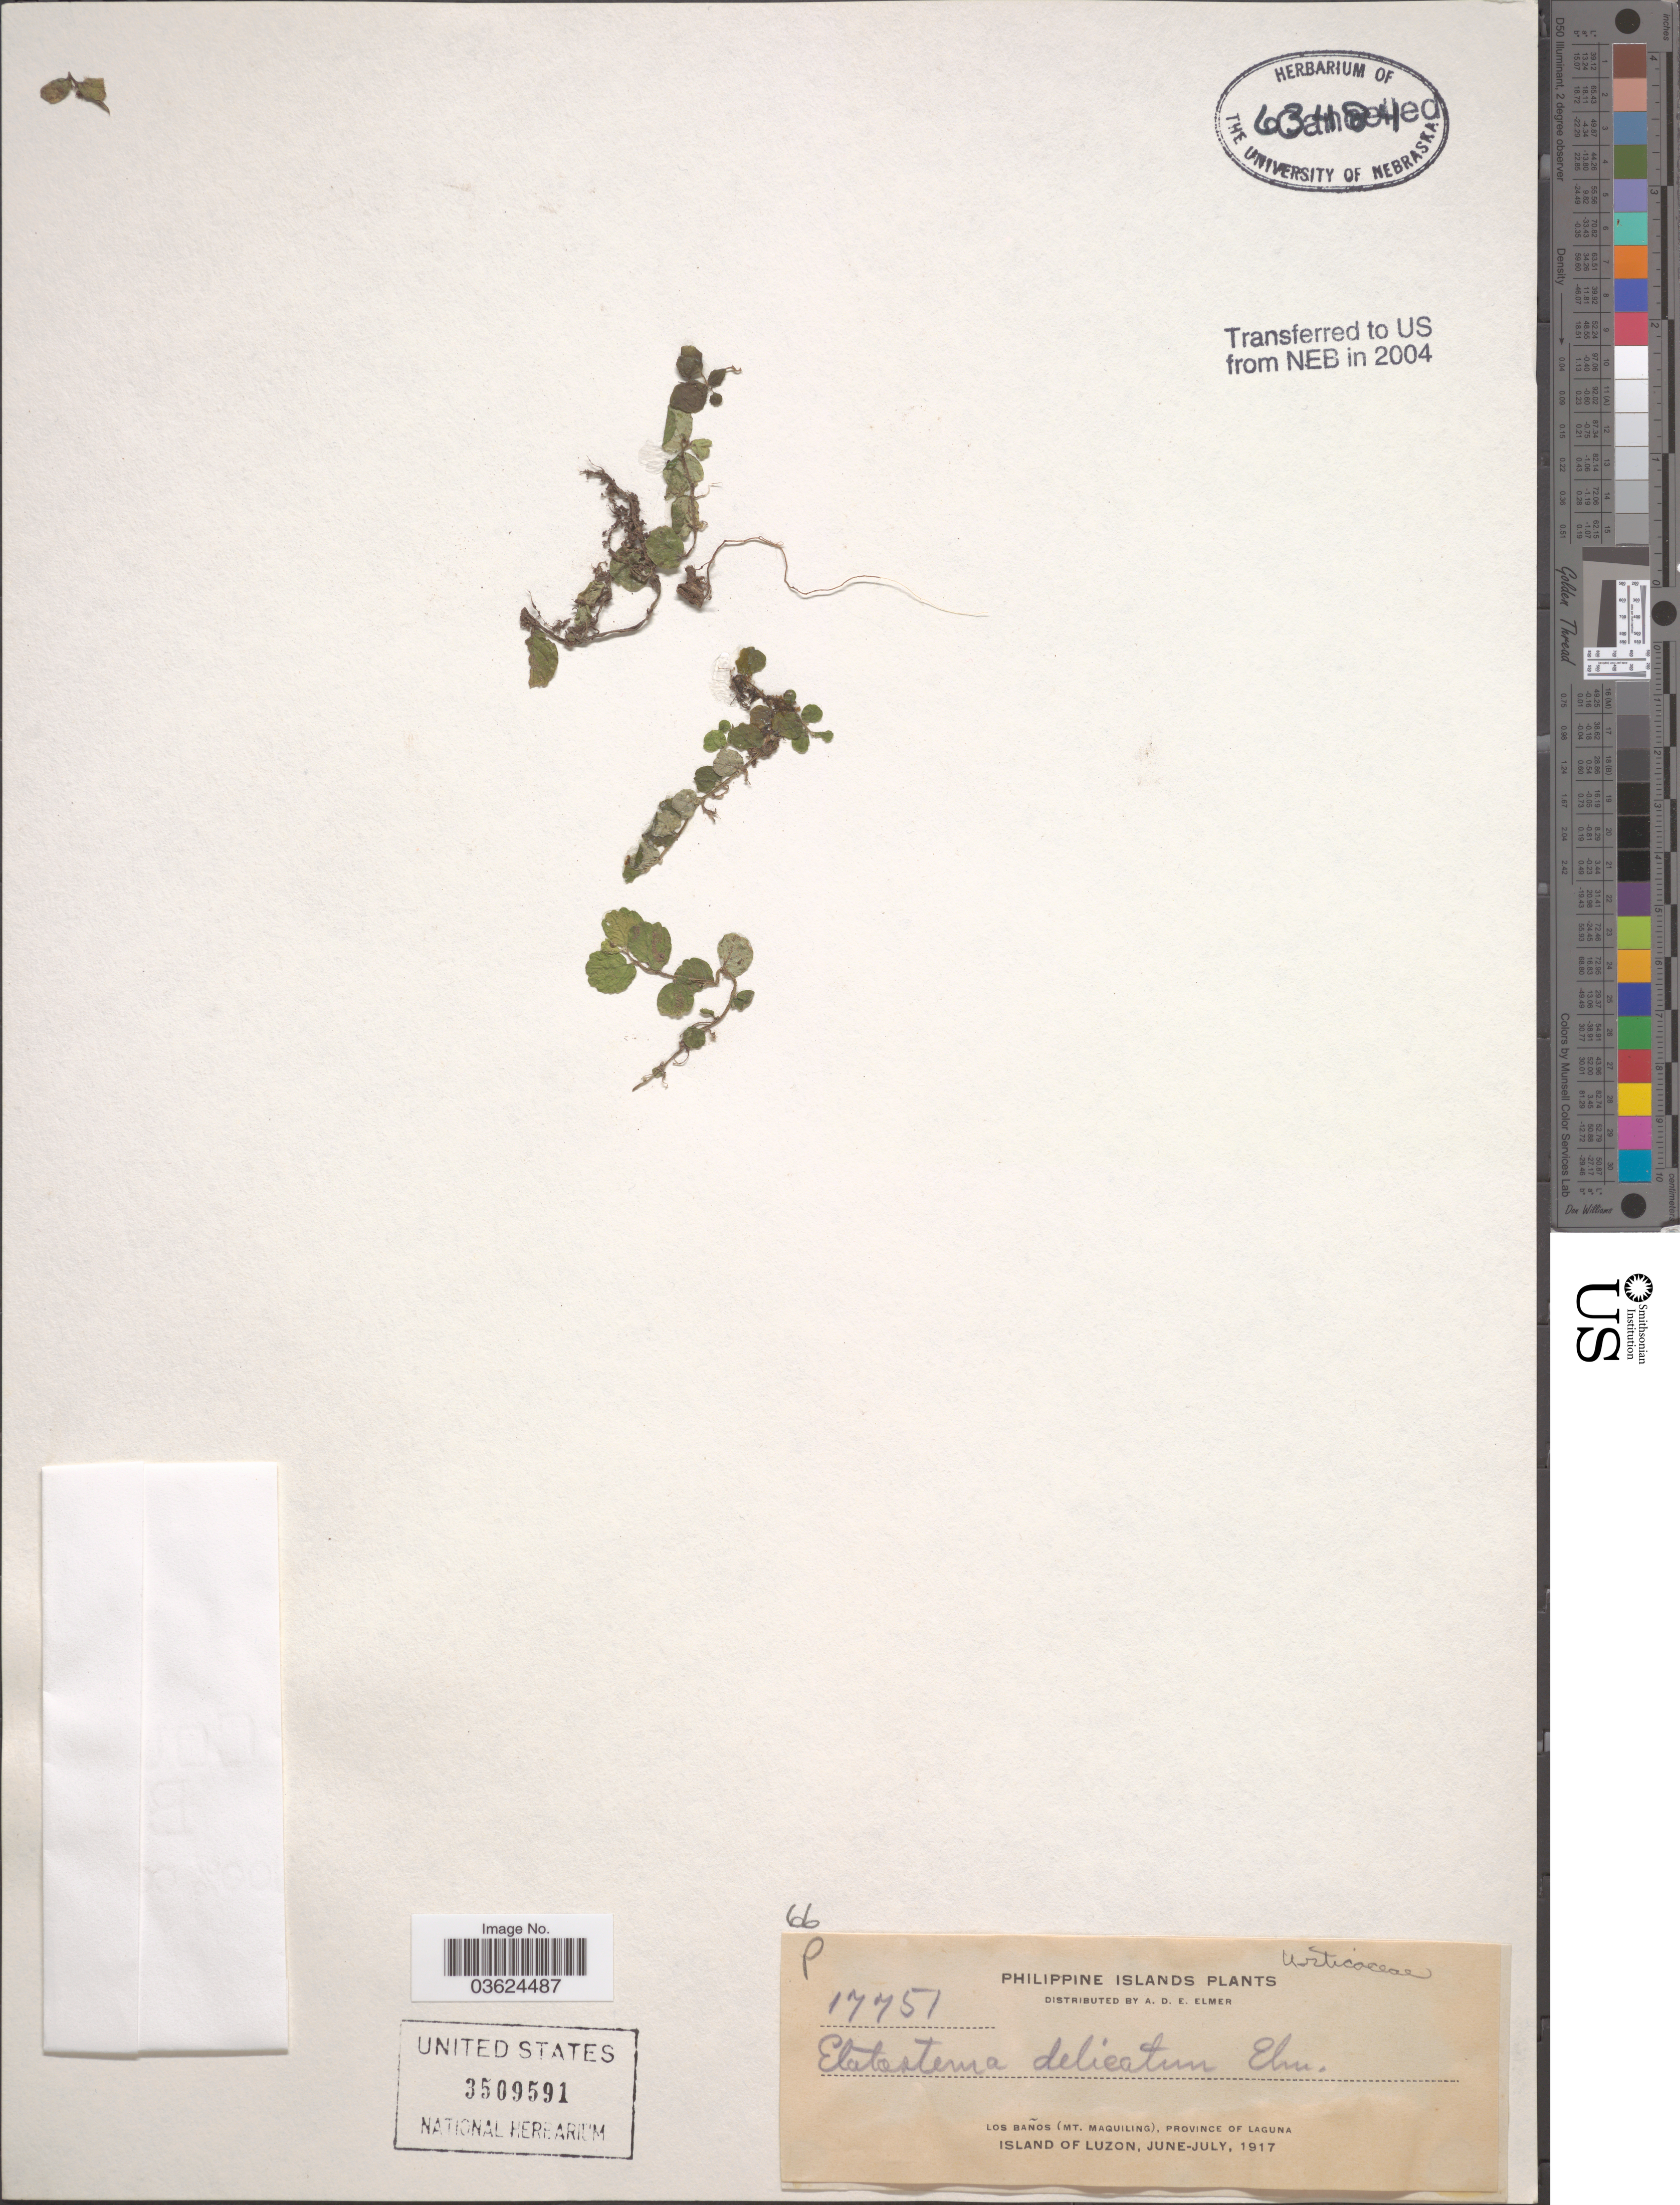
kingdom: Plantae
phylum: Tracheophyta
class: Magnoliopsida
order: Rosales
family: Urticaceae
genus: Elatostema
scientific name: Elatostema delicatulum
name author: Wedd.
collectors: A. D. E. Elmer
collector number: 17751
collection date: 1917-06/1917-07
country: Philippines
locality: Philippine Islands. Los Baños (Mt. Maquiling), Province of Laguna, Island of Luzon.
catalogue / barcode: US 3509591